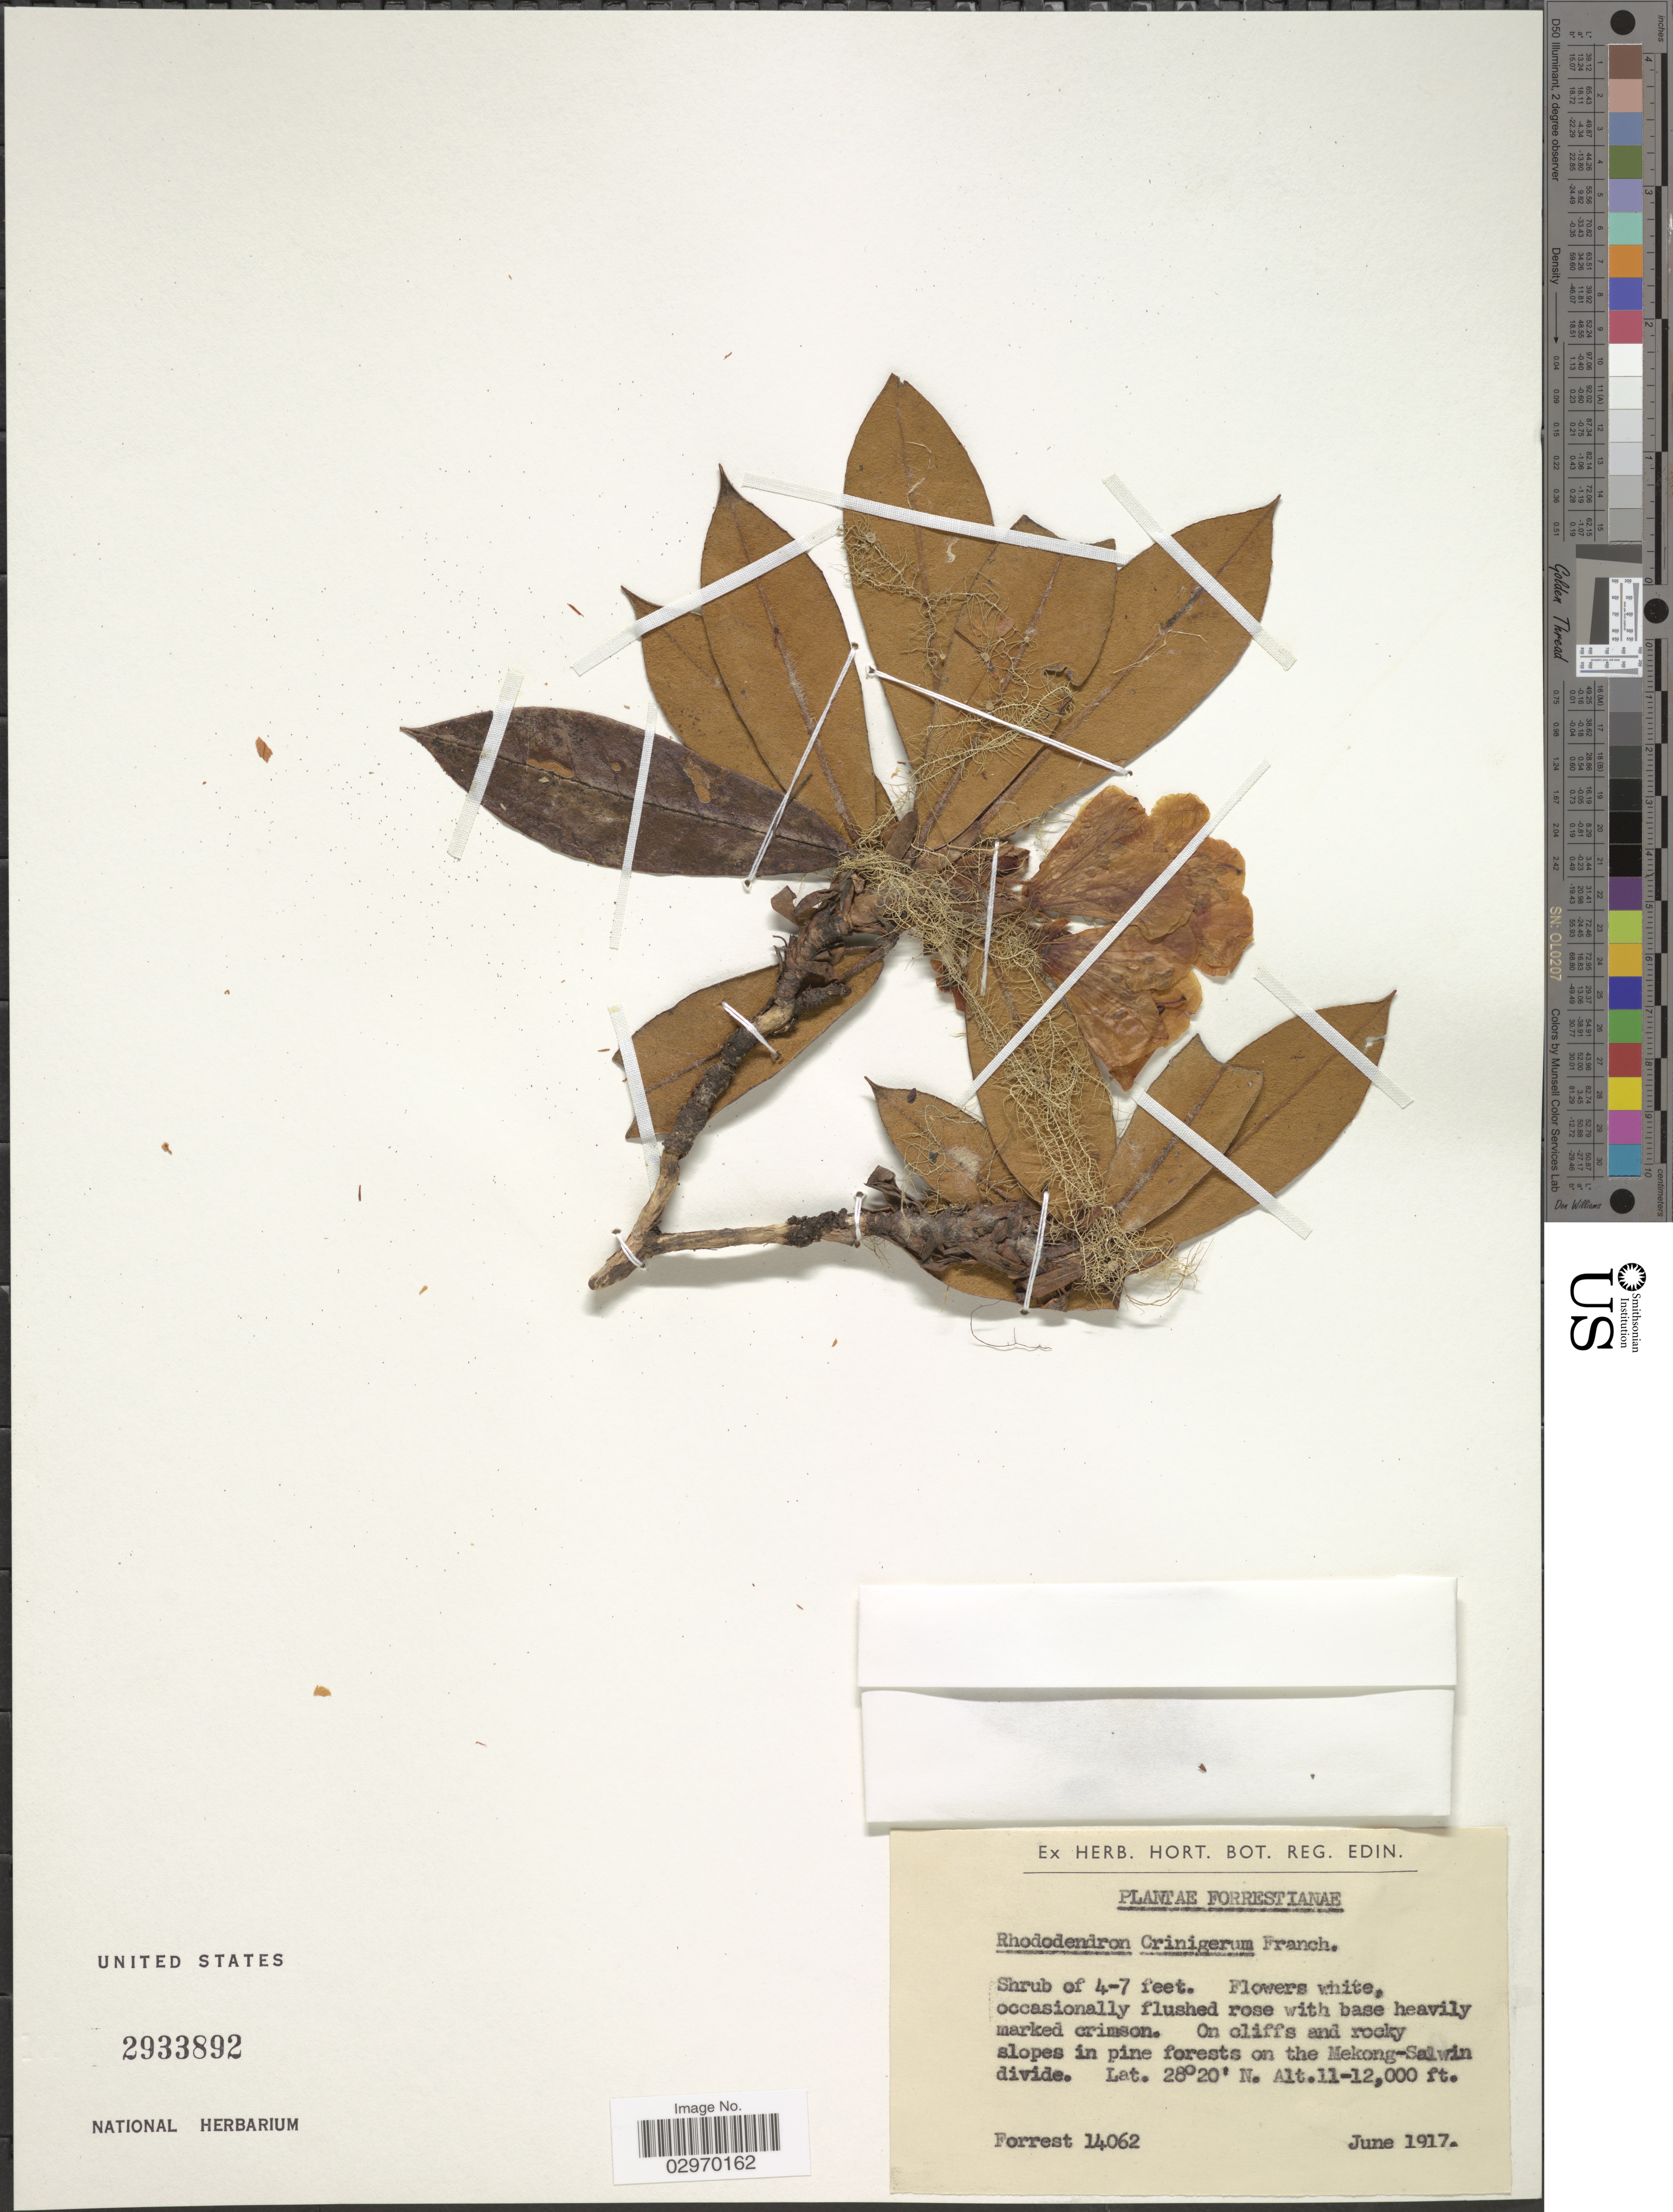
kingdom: Plantae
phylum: Tracheophyta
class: Magnoliopsida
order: Ericales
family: Ericaceae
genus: Rhododendron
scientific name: Rhododendron crinigerum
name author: Franch.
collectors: -. Forrest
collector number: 14062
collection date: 1917-06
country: China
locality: In pine forests on the Mekong-Salwin divide.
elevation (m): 3353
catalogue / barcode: US 2933892